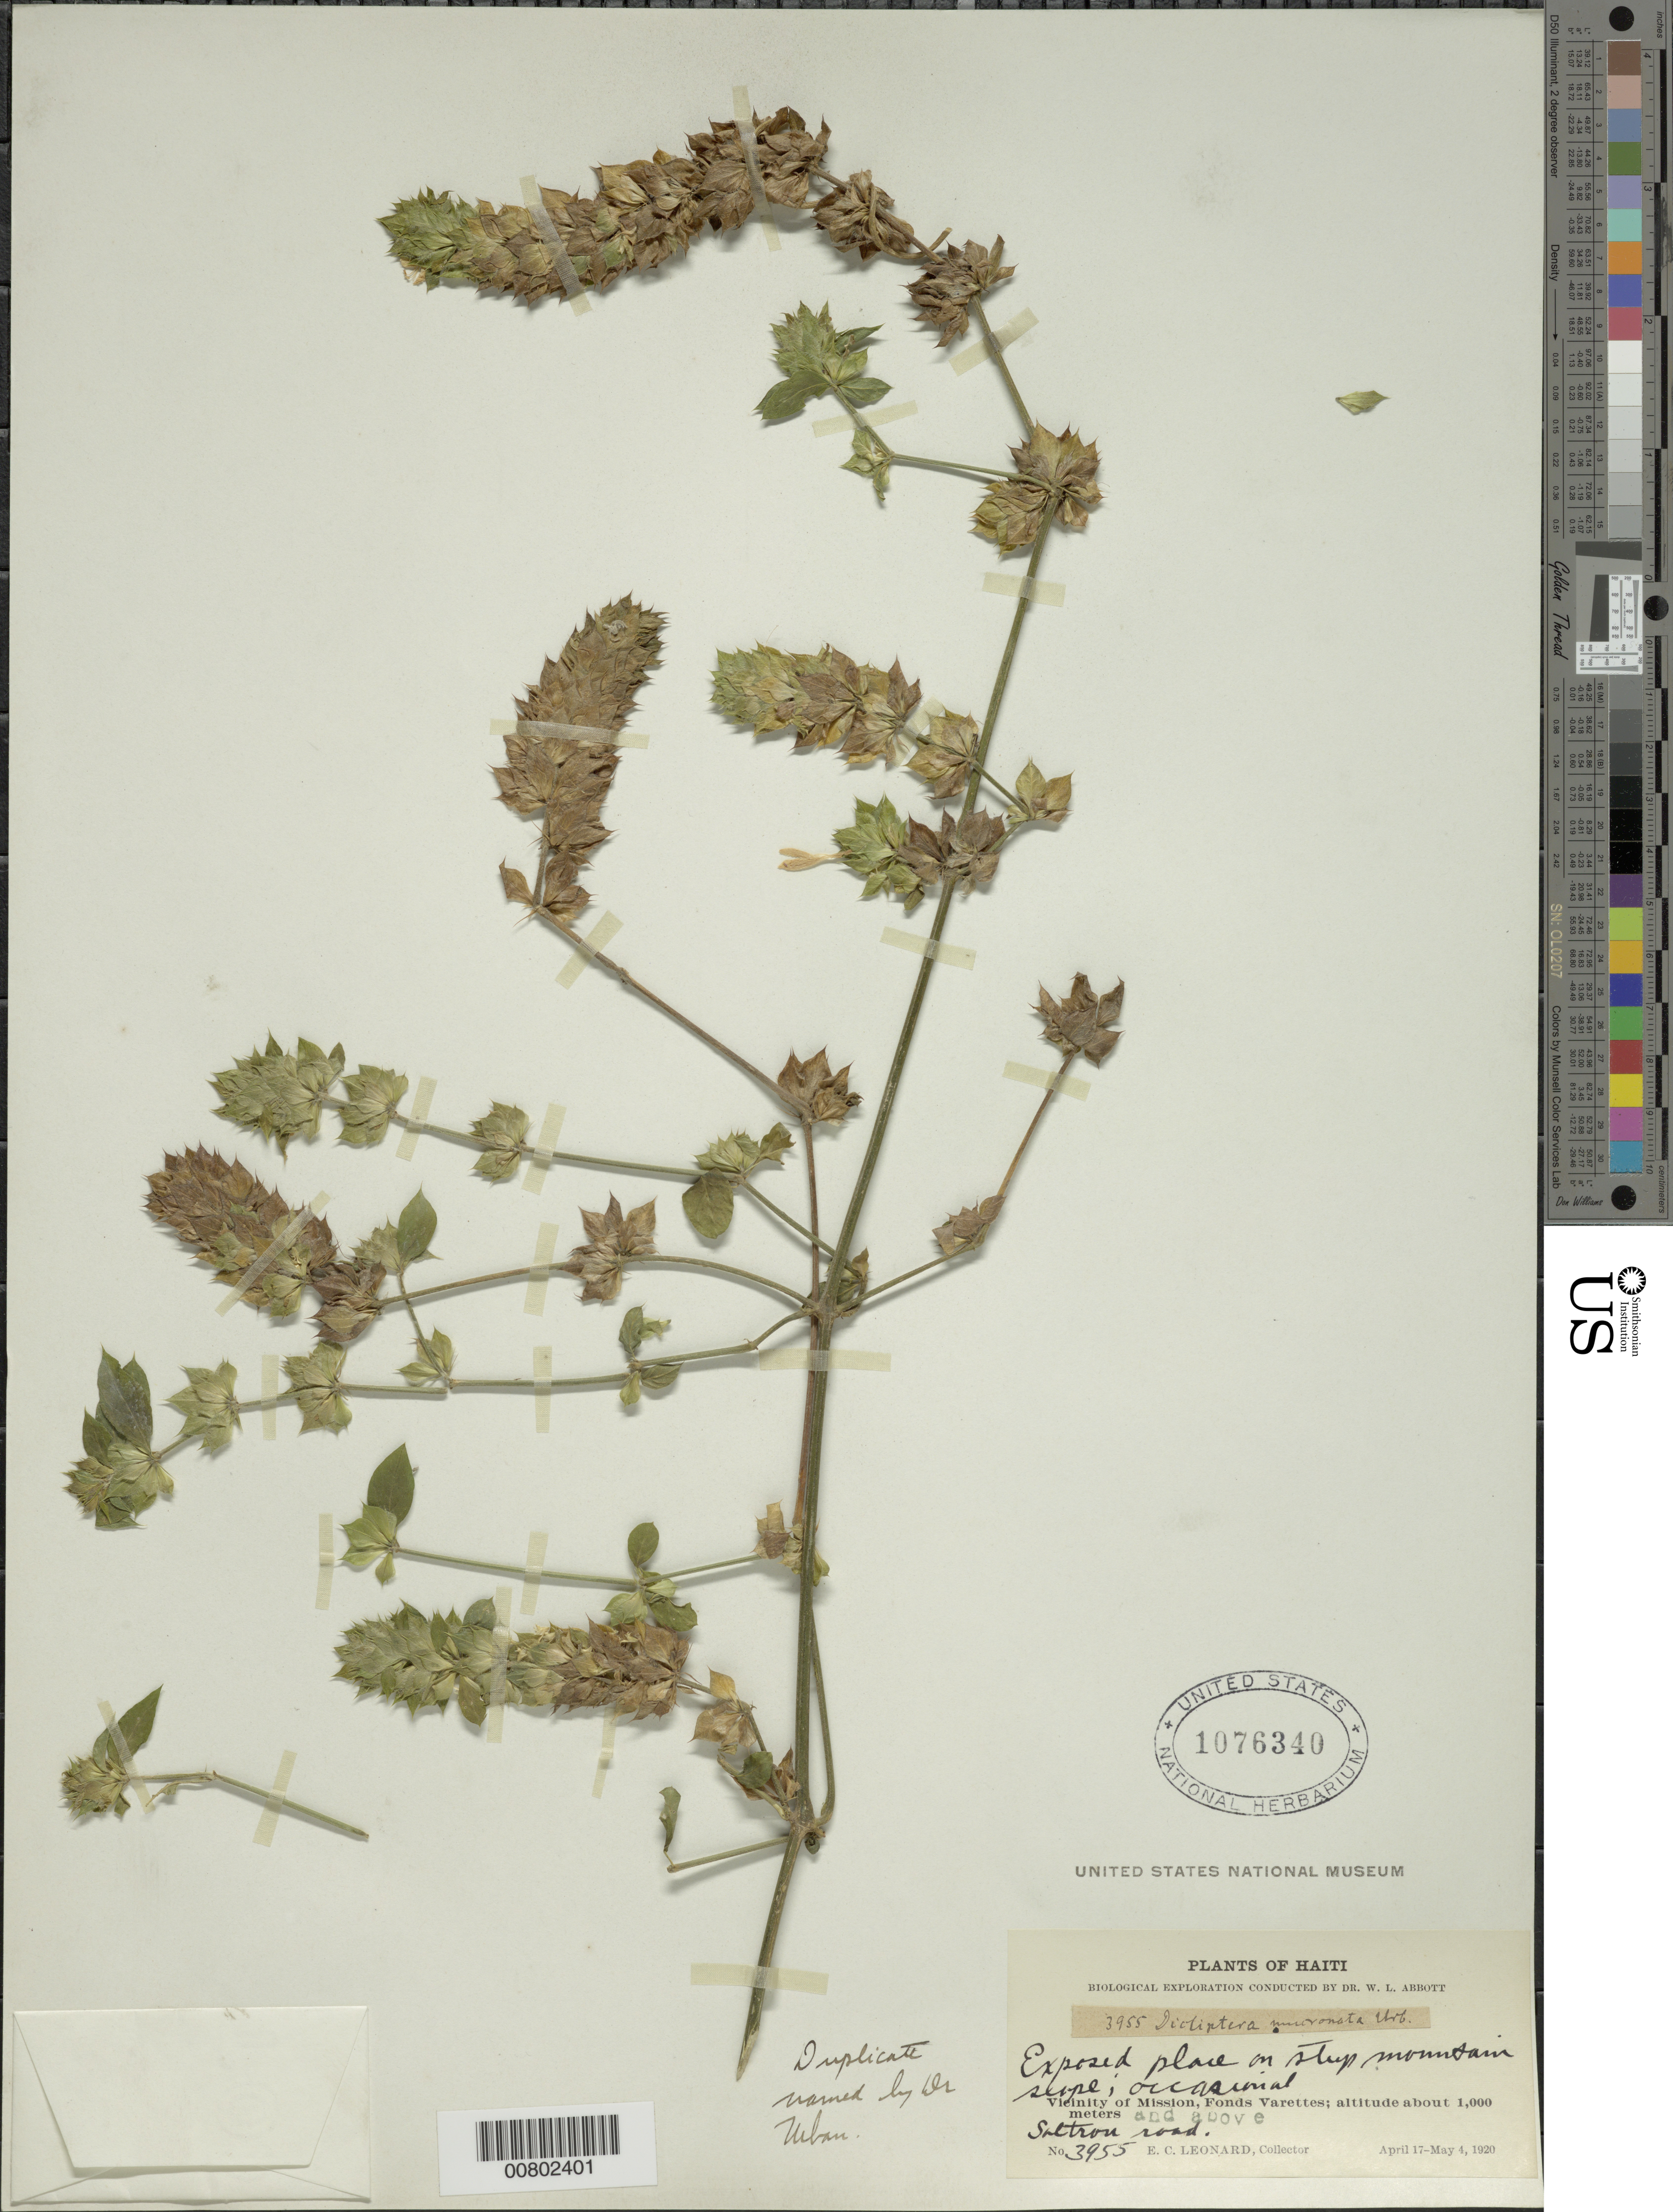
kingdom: Plantae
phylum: Tracheophyta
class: Magnoliopsida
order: Lamiales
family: Acanthaceae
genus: Dicliptera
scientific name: Dicliptera mucronata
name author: Urb.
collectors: E. C. Leonard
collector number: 3955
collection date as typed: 17 Apr 1920 to 04 May 1920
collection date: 1920-04-17/1920-05-04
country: Haiti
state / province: Ouest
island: Hispaniola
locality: Vicinity of Mission, Fond Verrettes, Saltron Road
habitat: Exposed place on steep mountain slope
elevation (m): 1000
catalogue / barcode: US 1076340